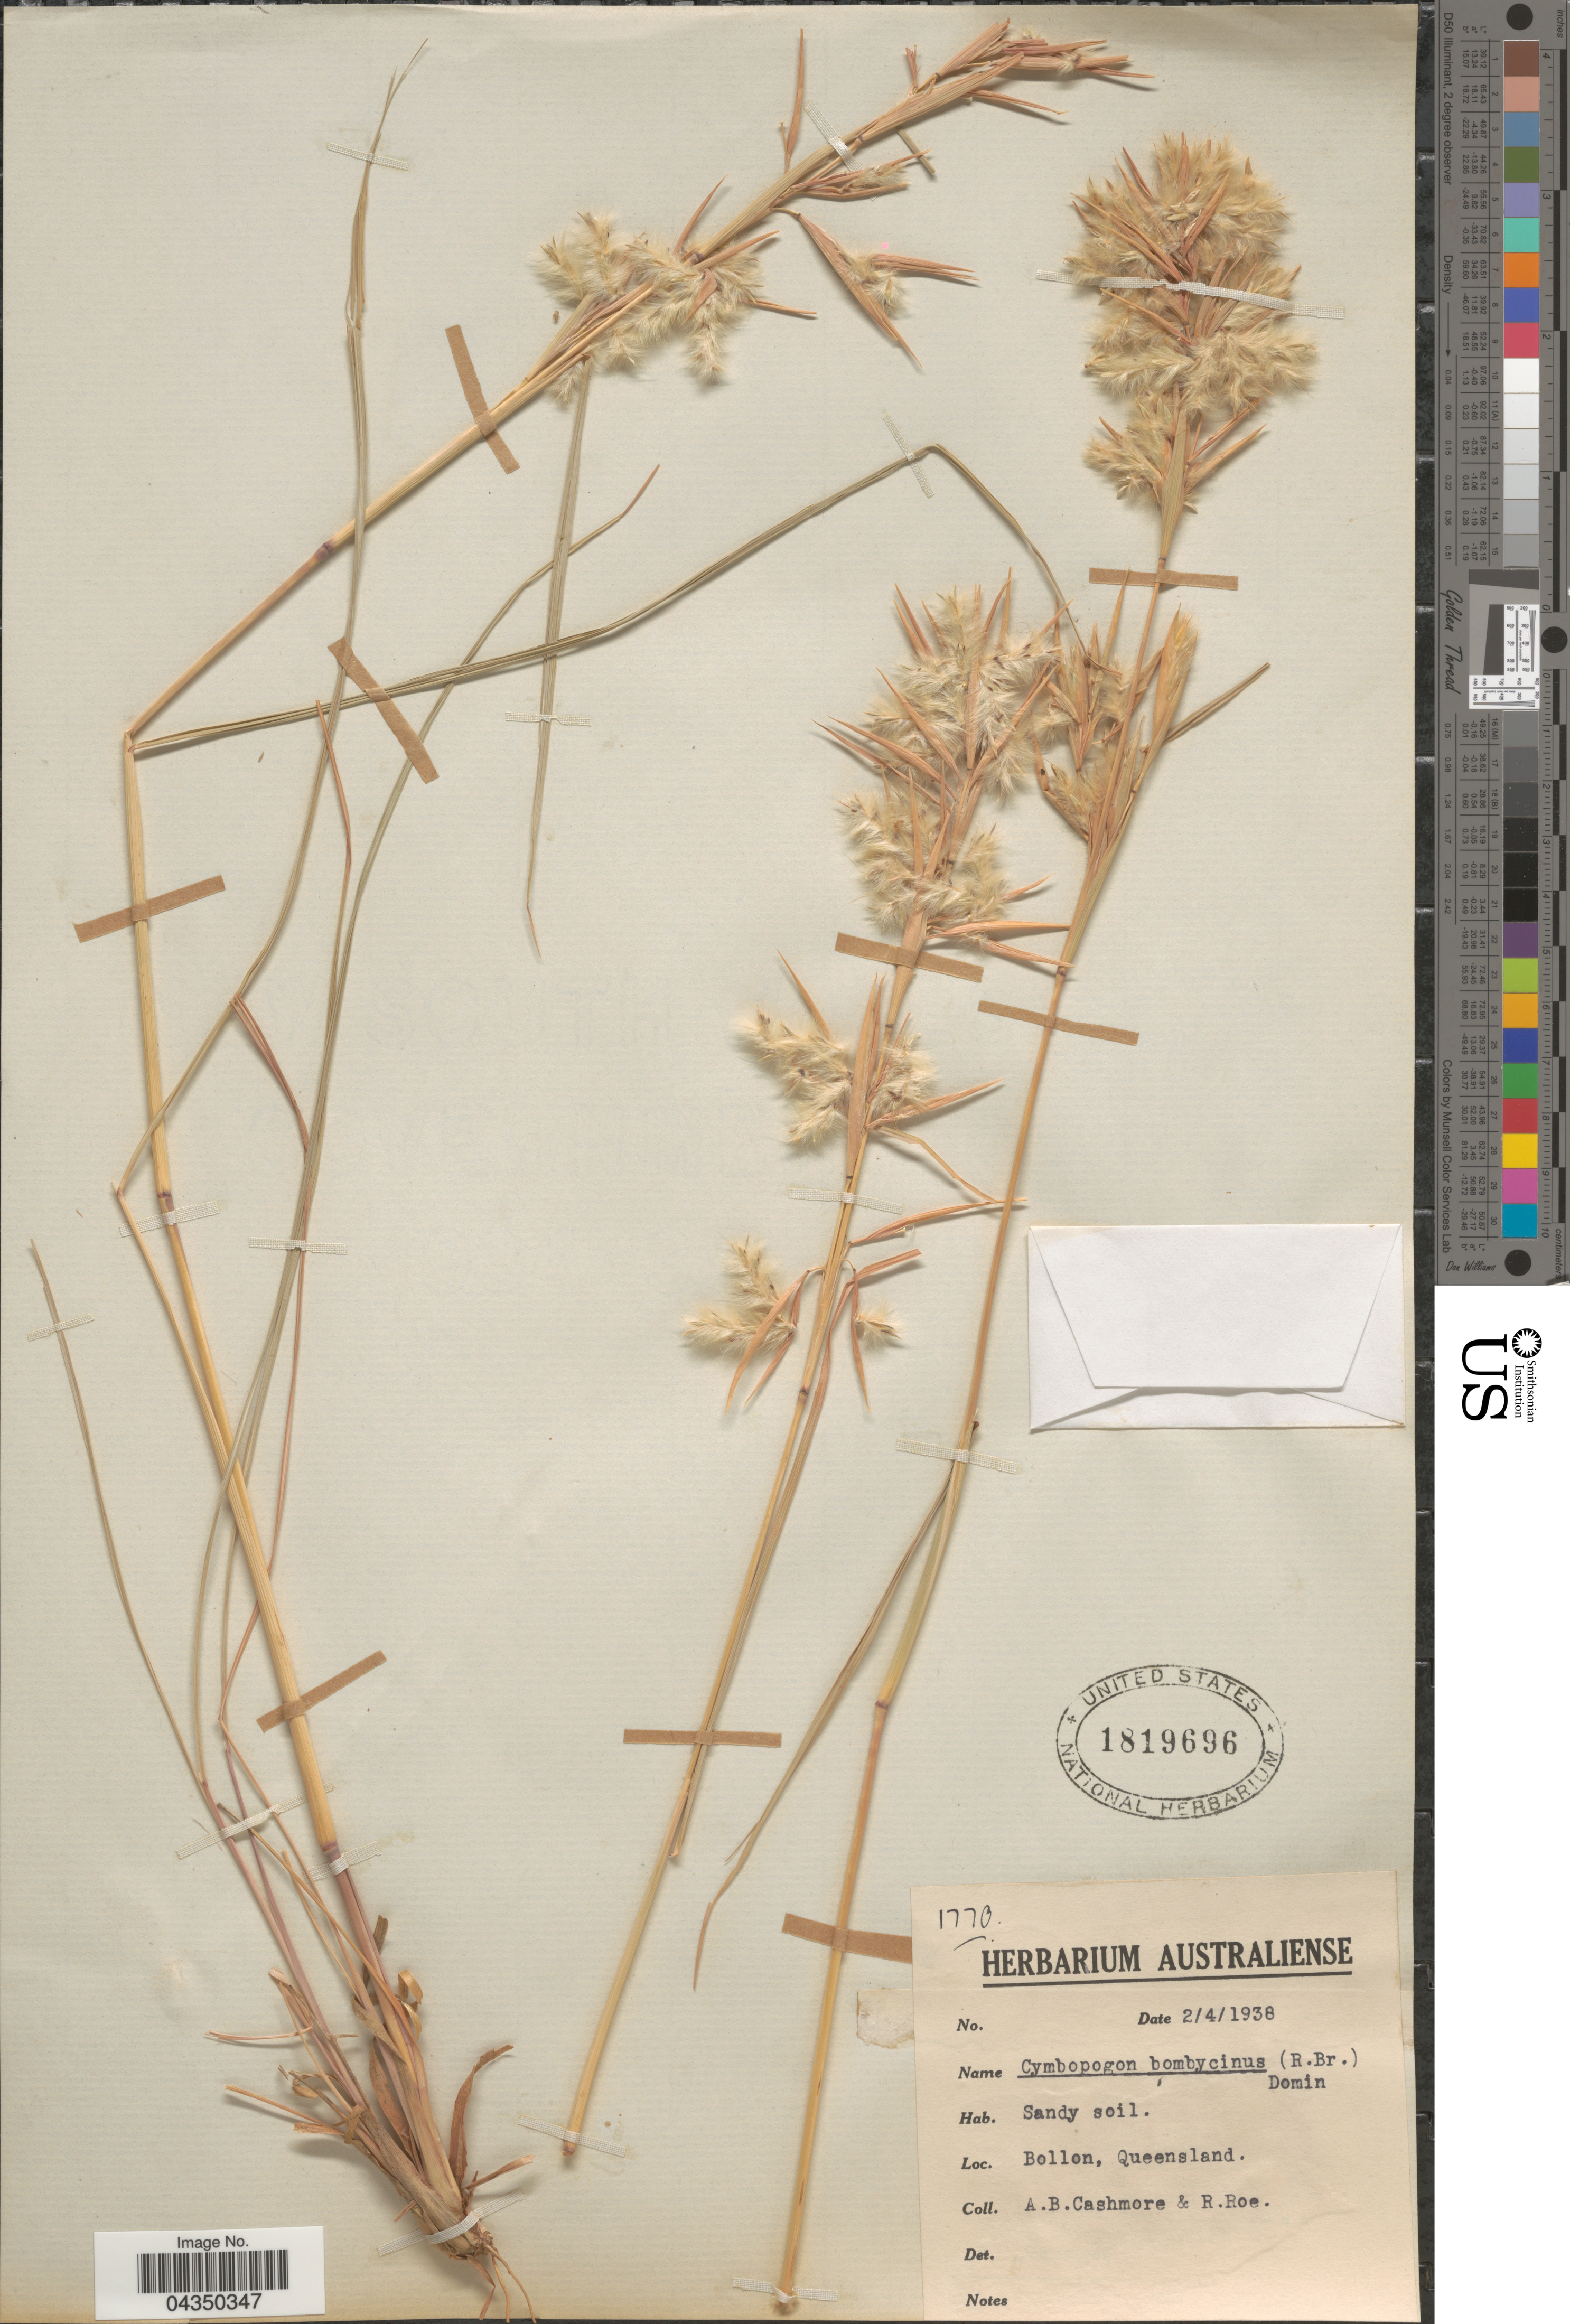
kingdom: Plantae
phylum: Tracheophyta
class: Liliopsida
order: Poales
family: Poaceae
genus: Cymbopogon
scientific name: Cymbopogon bombycinus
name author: A. Camus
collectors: A. B. Cashmore & R. Roe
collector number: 1770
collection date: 1938-04-02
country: Australia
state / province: Queensland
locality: Bollon.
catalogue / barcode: US 1819696